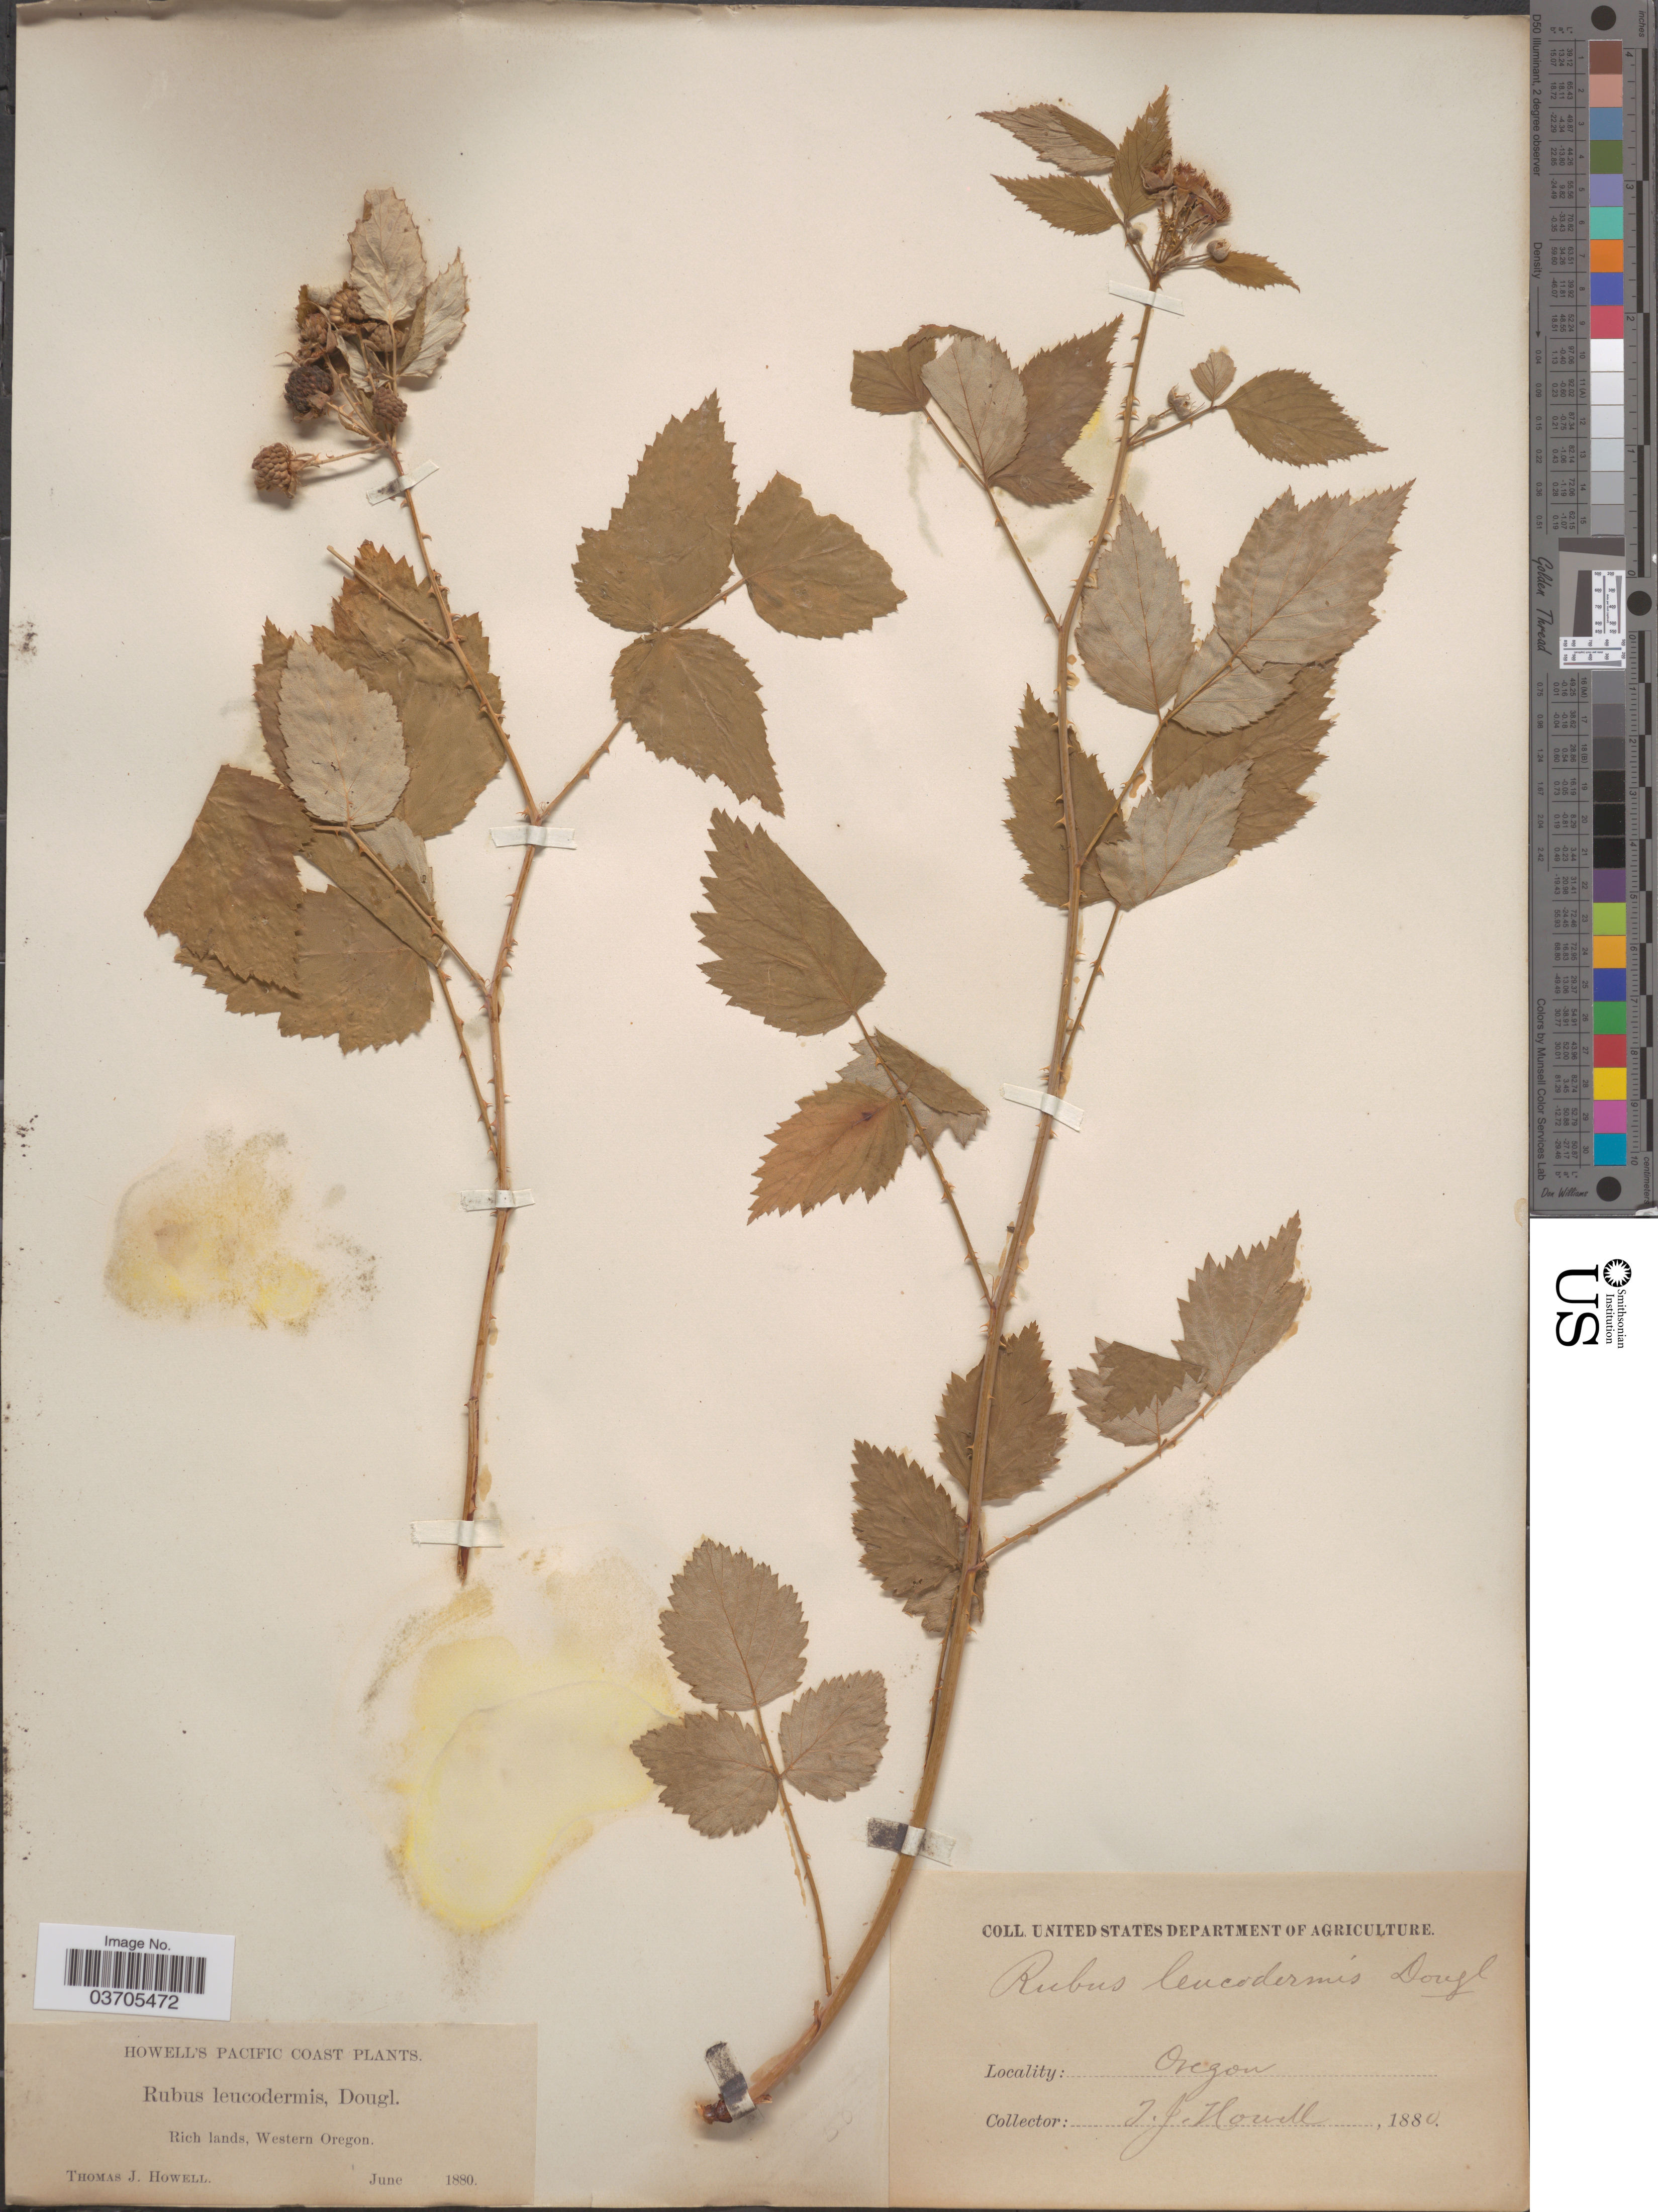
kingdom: Plantae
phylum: Tracheophyta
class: Magnoliopsida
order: Rosales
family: Rosaceae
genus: Rubus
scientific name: Rubus leucodermis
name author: Douglas ex Torr. & A. Gray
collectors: T. J. Howell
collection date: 1880-06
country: United States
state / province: Oregon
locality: Pacific Coast. Western Oregon.